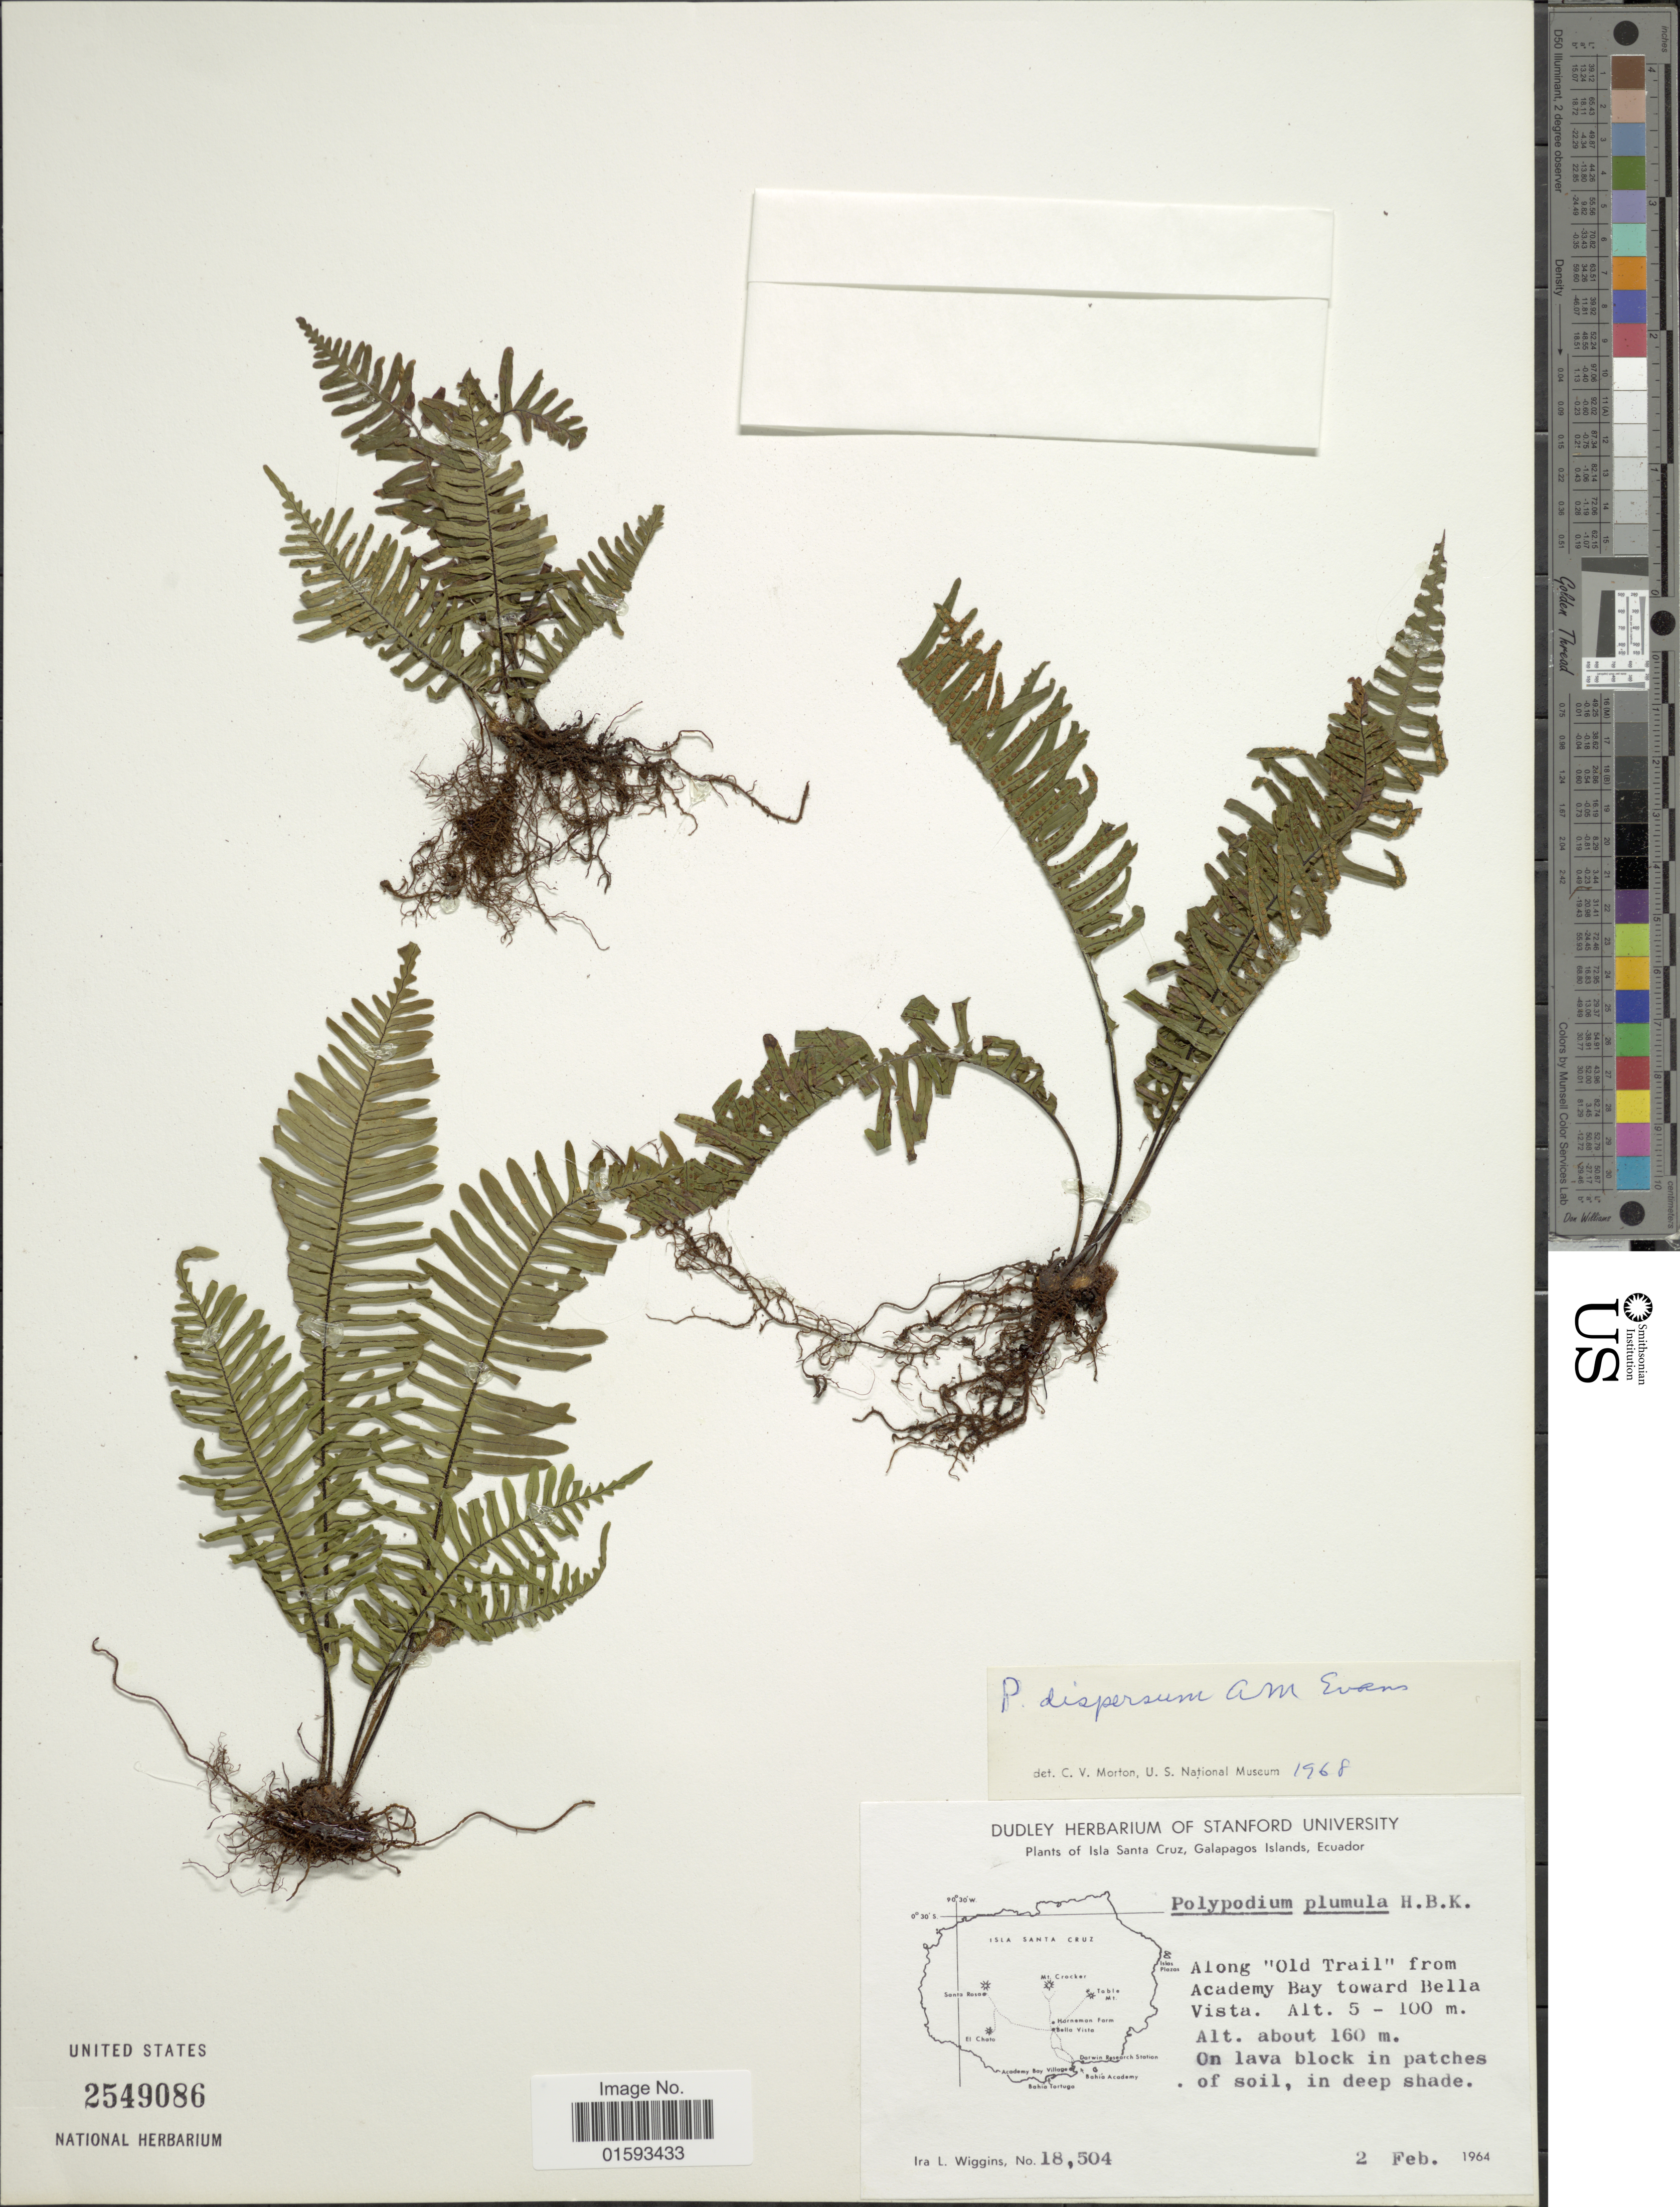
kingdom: Plantae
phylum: Tracheophyta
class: Polypodiopsida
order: Polypodiales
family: Polypodiaceae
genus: Pecluma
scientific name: Pecluma dispersa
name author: (A.M. Evans) M.G. Price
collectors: I. L. Wiggins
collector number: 18504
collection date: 1964-02-02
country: Ecuador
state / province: Colón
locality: Isla Santa Cruz, Galapagos Island, Along "Old trail" from Academy Bay toward Bella Vista. On lava block in patches of soil, in deep shade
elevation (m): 5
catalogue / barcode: US 2549086